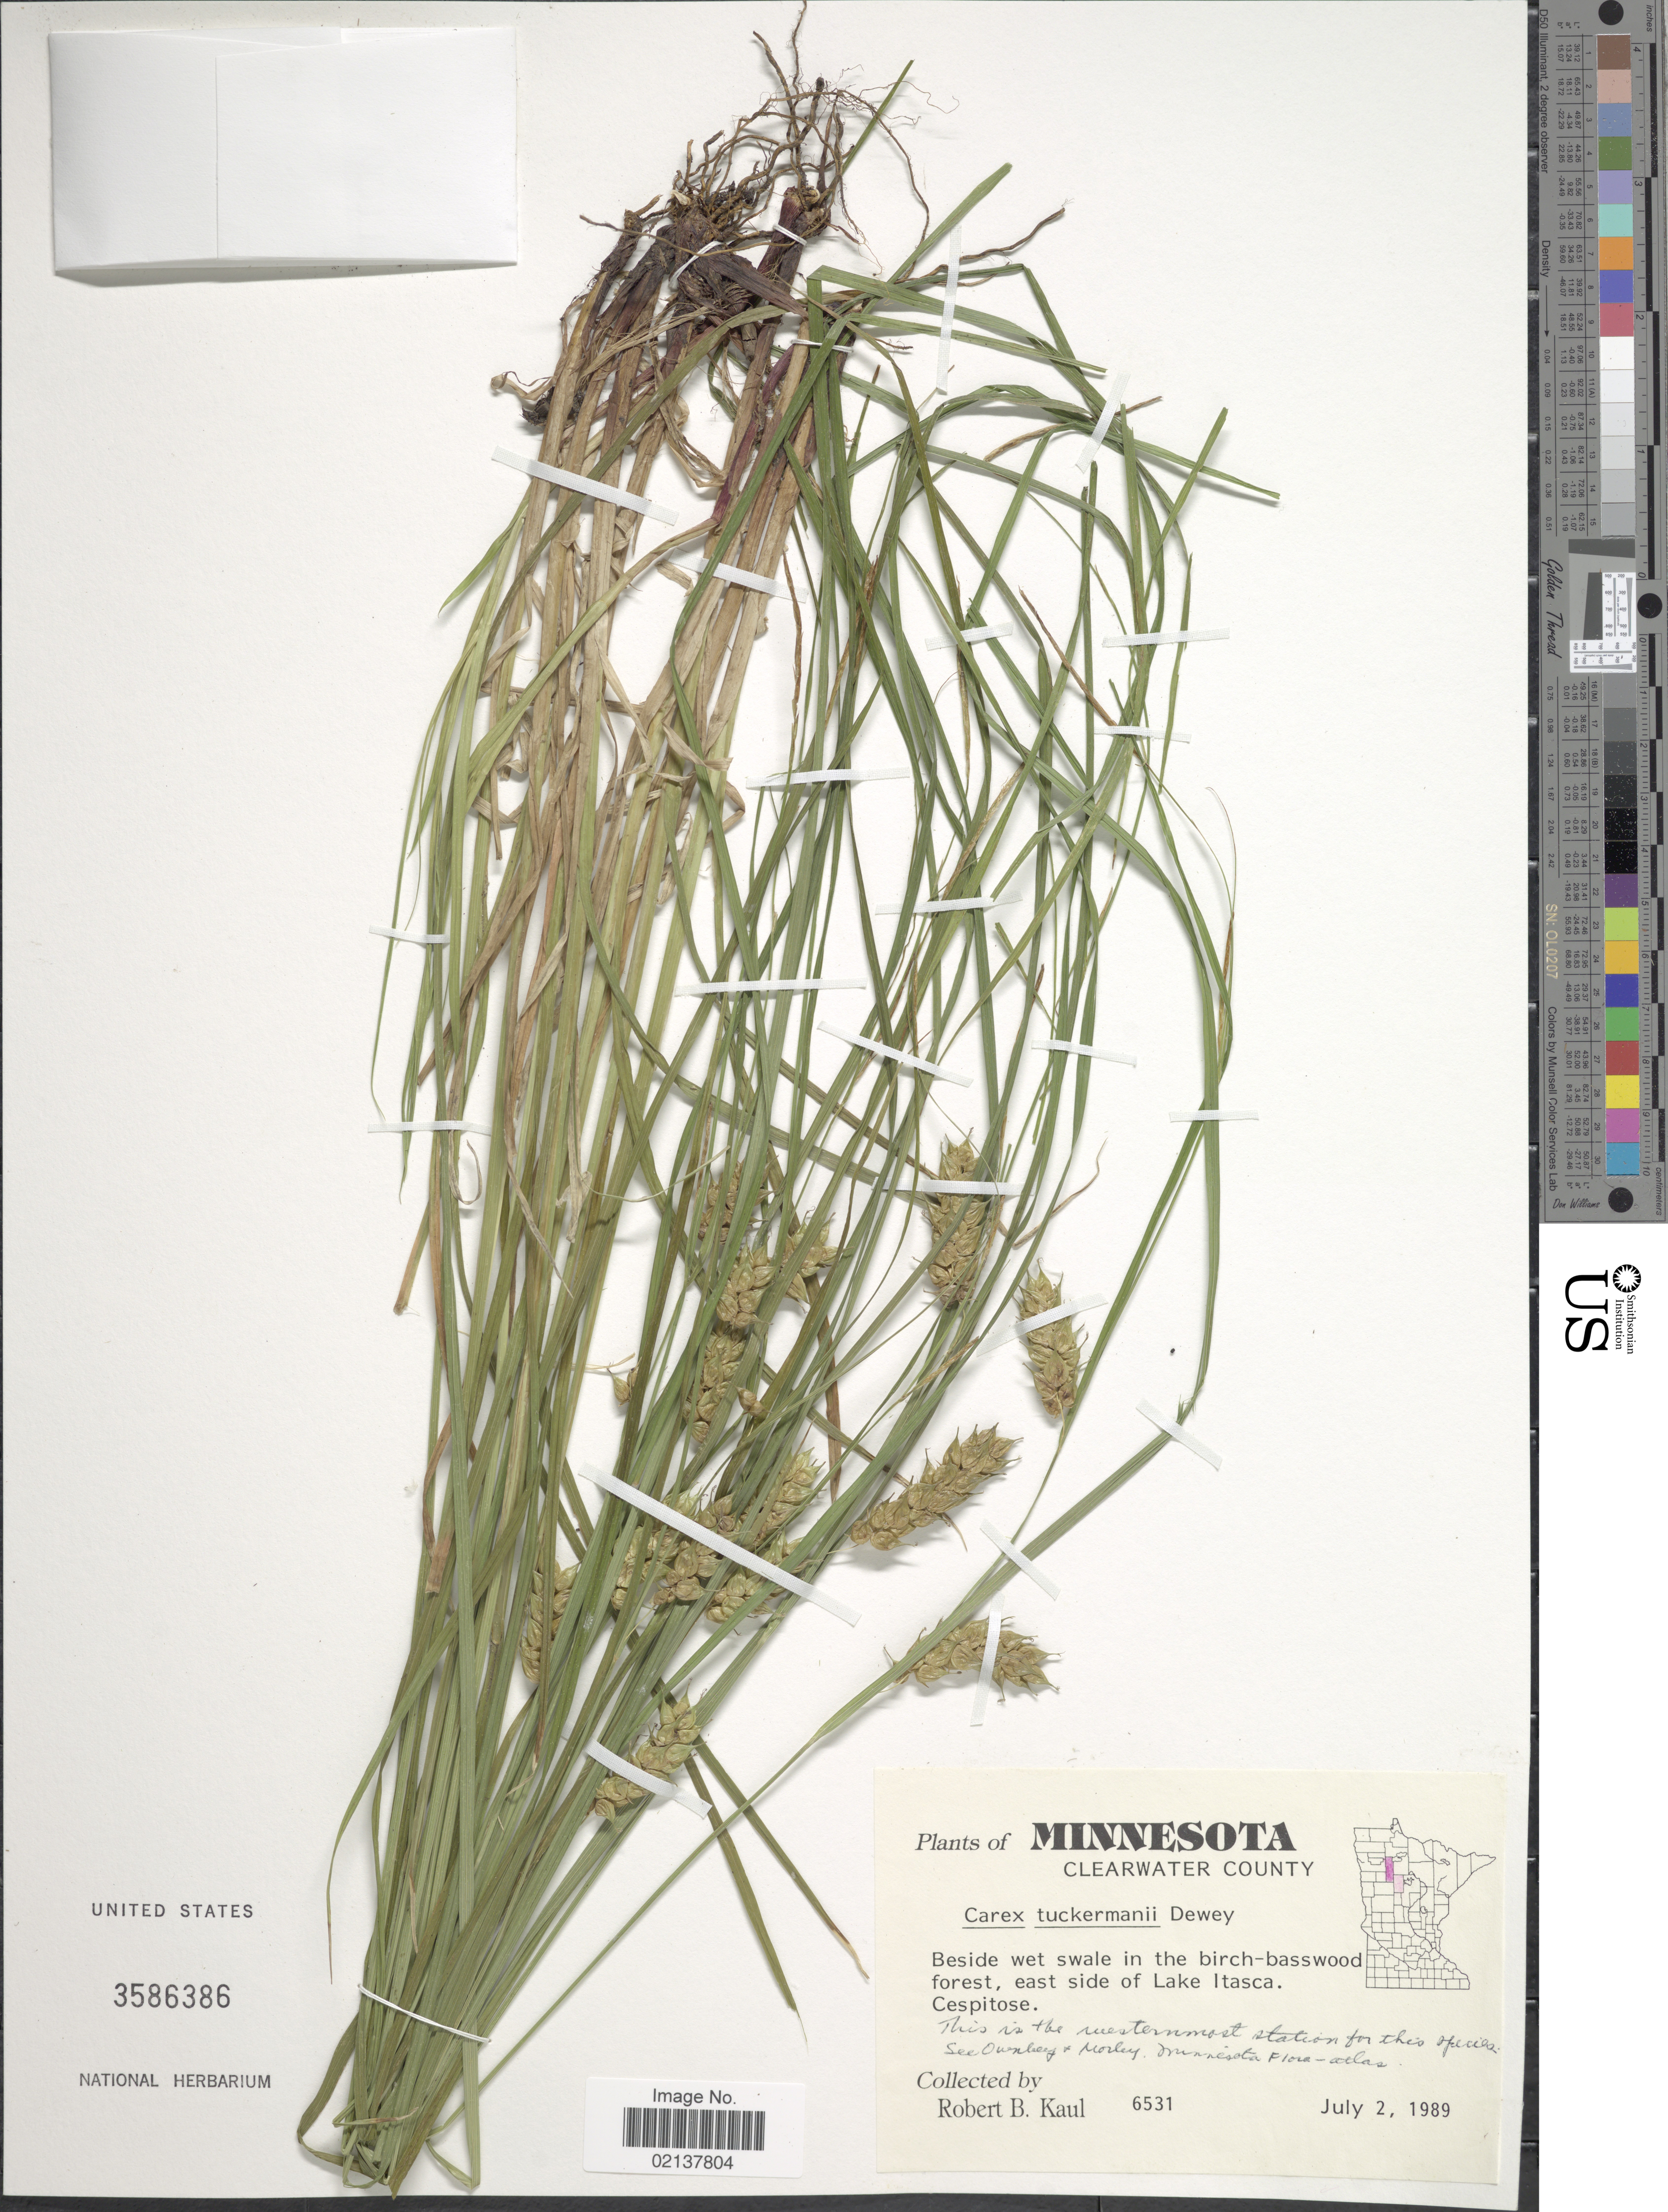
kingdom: Plantae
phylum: Tracheophyta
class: Liliopsida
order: Poales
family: Cyperaceae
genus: Carex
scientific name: Carex tuckermanii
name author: Boott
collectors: R. Kaul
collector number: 6531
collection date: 1989-07-02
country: United States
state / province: Minnesota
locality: Clearwater County, Beside wet swale in the birch-basswood forest, east side of Lake Itasca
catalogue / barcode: US 3586386